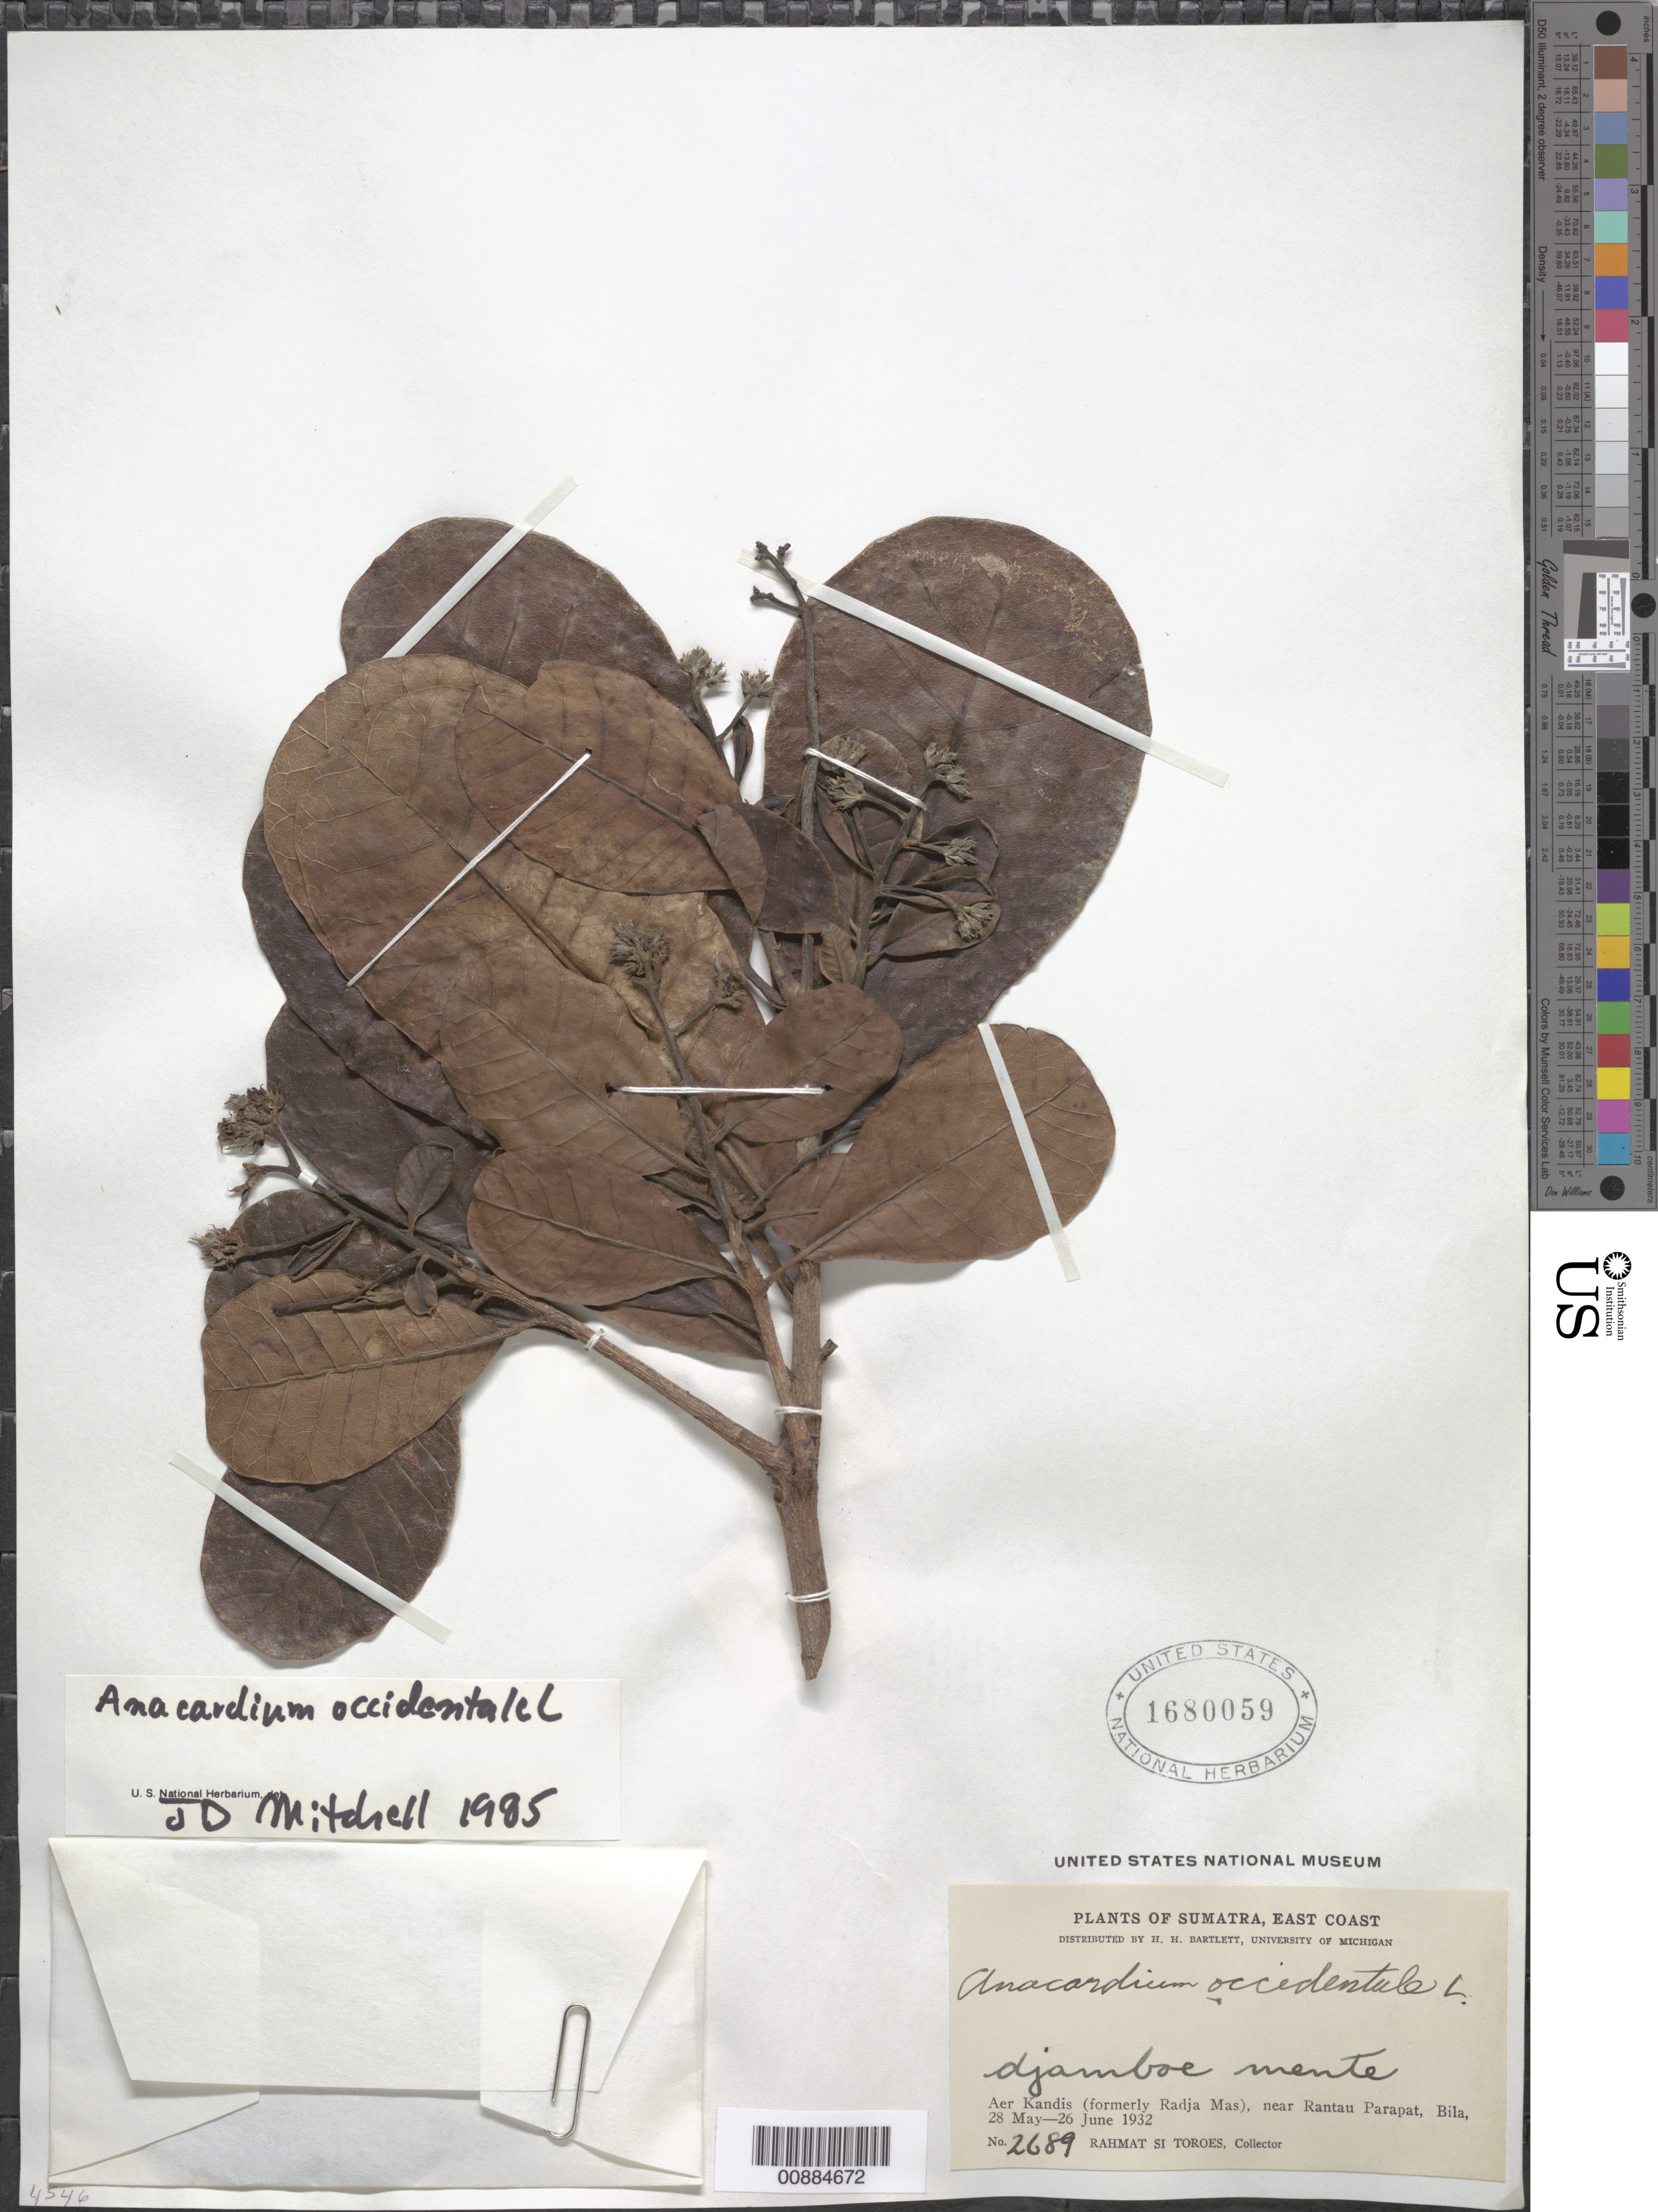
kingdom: Plantae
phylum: Tracheophyta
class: Magnoliopsida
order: Sapindales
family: Anacardiaceae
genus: Anacardium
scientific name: Anacardium occidentale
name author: L.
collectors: Rahmat Si Boeea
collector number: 2689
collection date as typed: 28 May 1932 to 26 Jun 1932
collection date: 1932-05-28/1932-06-26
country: Indonesia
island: Sumatra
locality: Sumatra, East Coast, Aer Kandis (formerly Radja Mas) near Rantau Parapat, Bila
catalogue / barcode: US 1680059